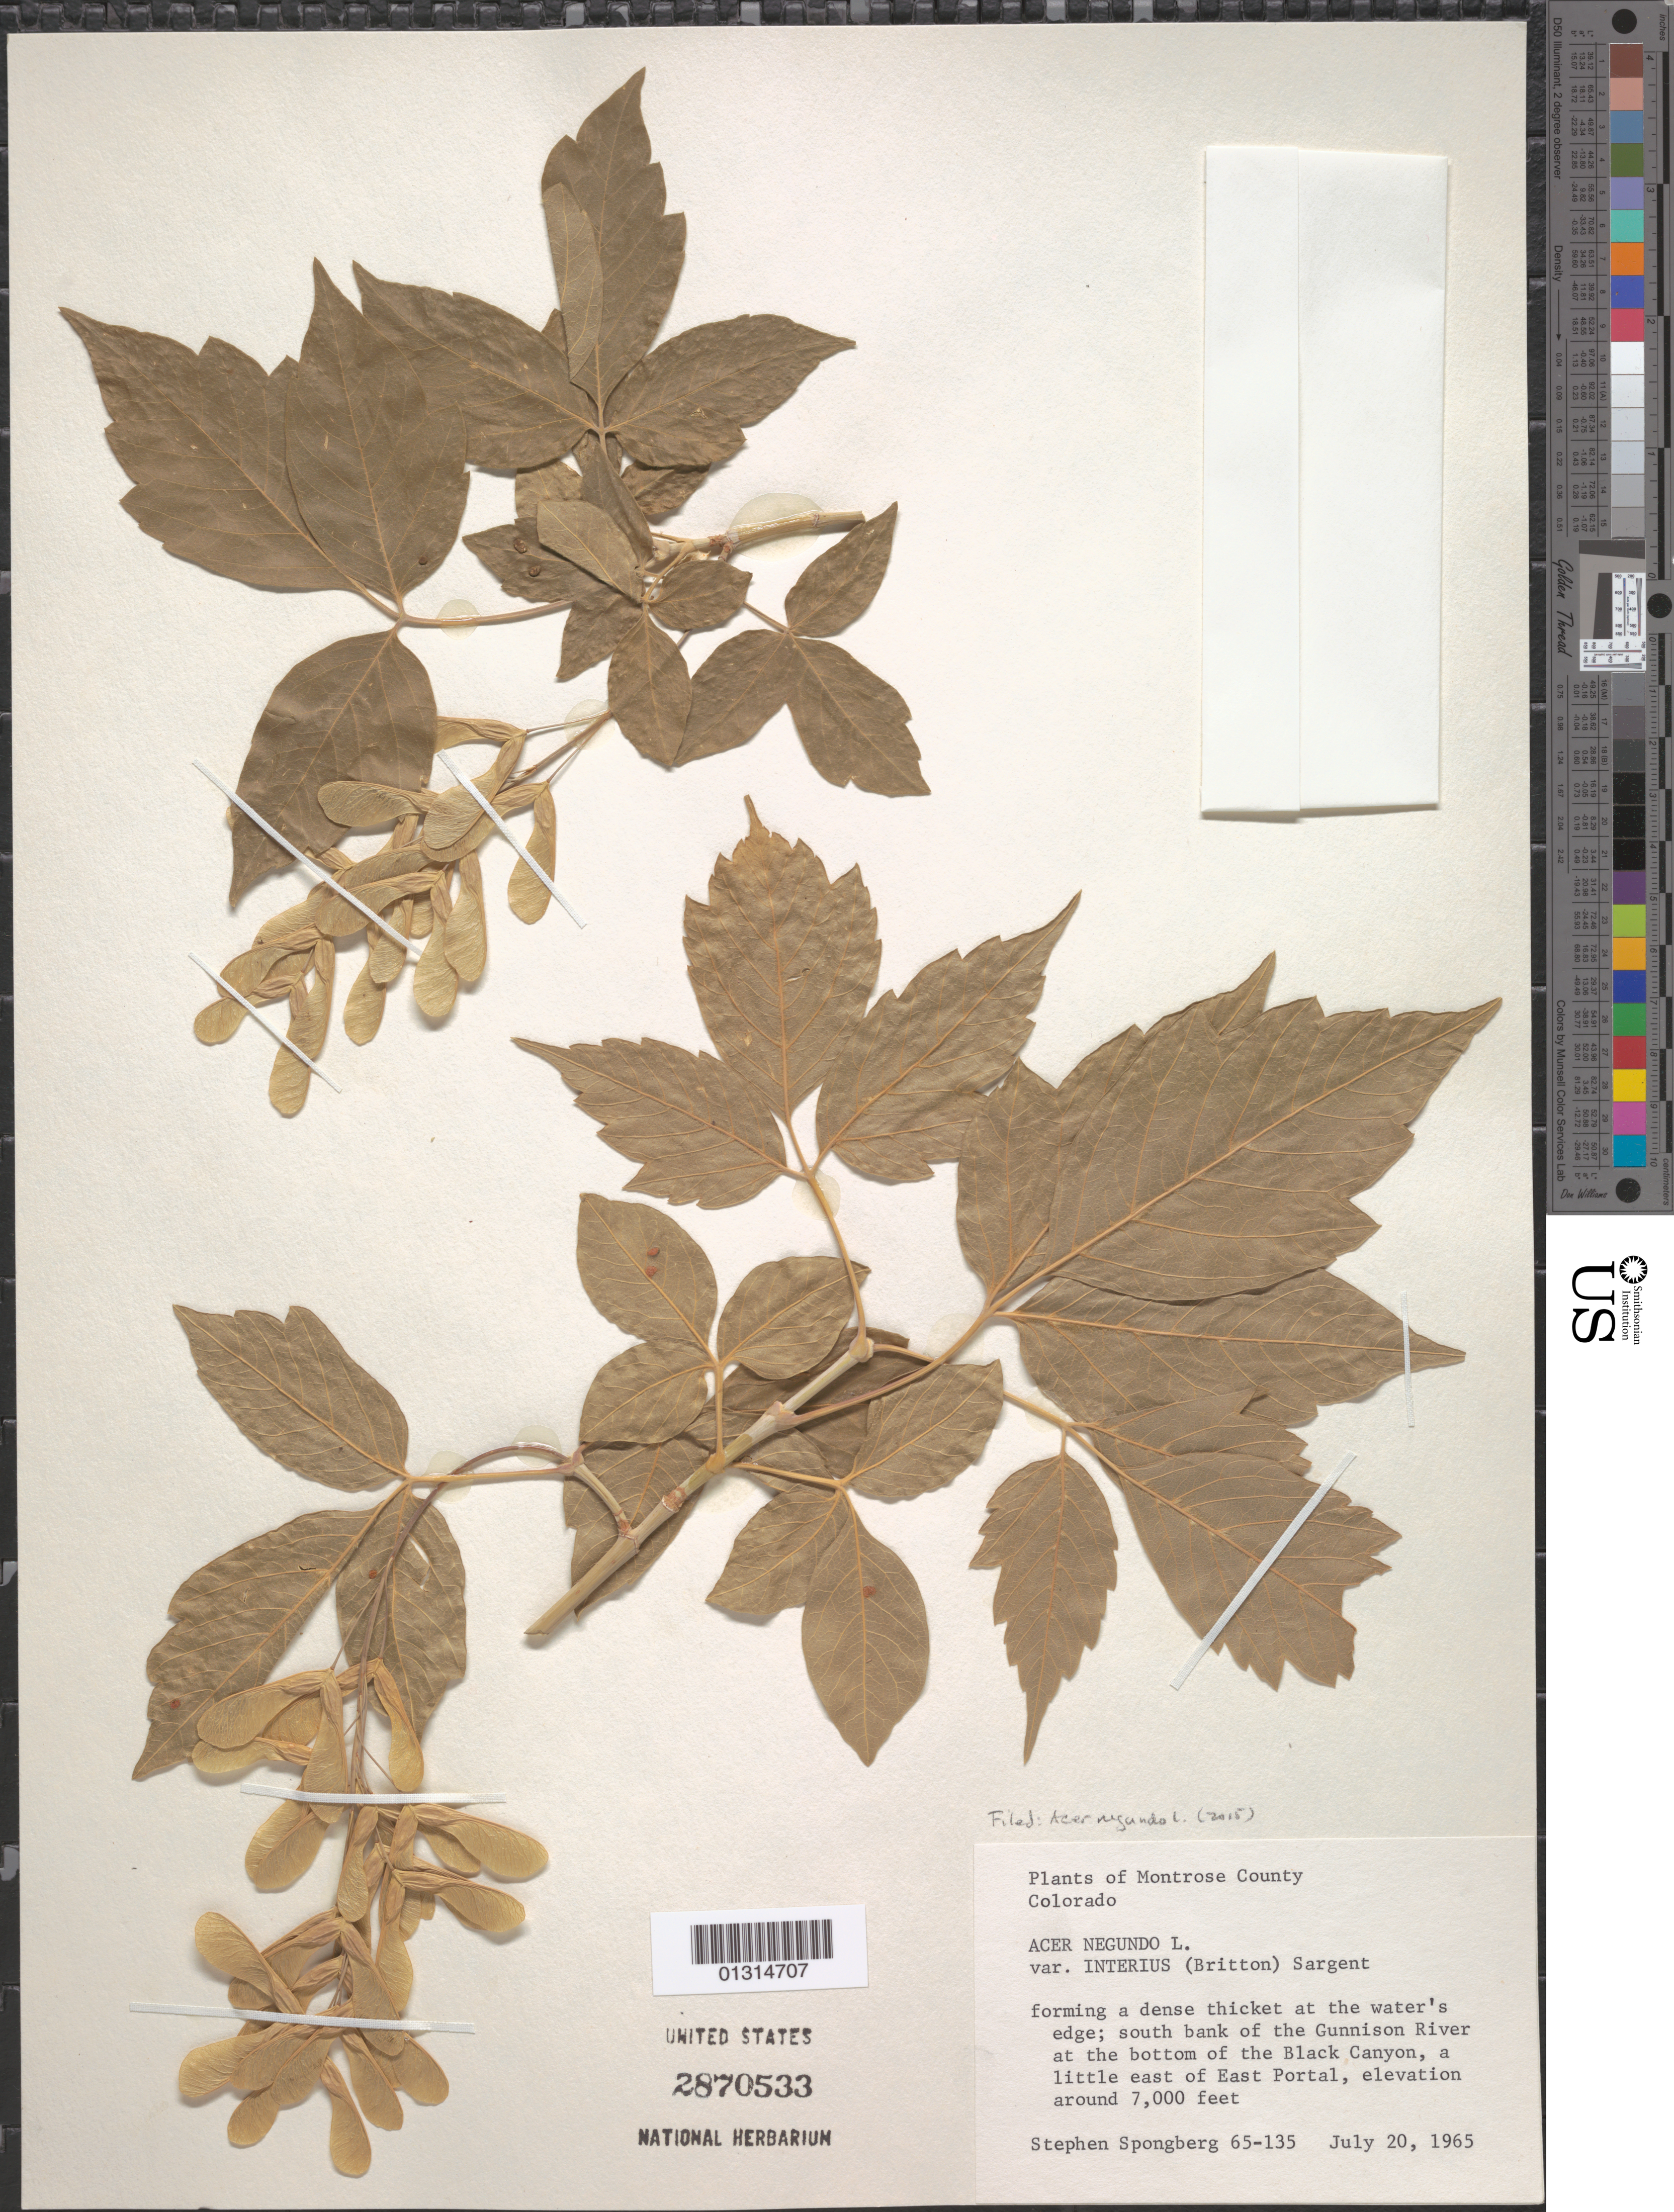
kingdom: Plantae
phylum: Tracheophyta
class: Magnoliopsida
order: Sapindales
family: Sapindaceae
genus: Acer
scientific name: Acer negundo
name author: L.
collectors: S. A.Spongberg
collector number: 65-135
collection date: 1965-07-20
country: United States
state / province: Colorado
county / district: Montrose County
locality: Montrose County, S bank of Gunnison River at bottom of Black Canyon, a little east of East Portal.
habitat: At water's edge.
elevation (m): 2134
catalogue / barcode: US 2870533